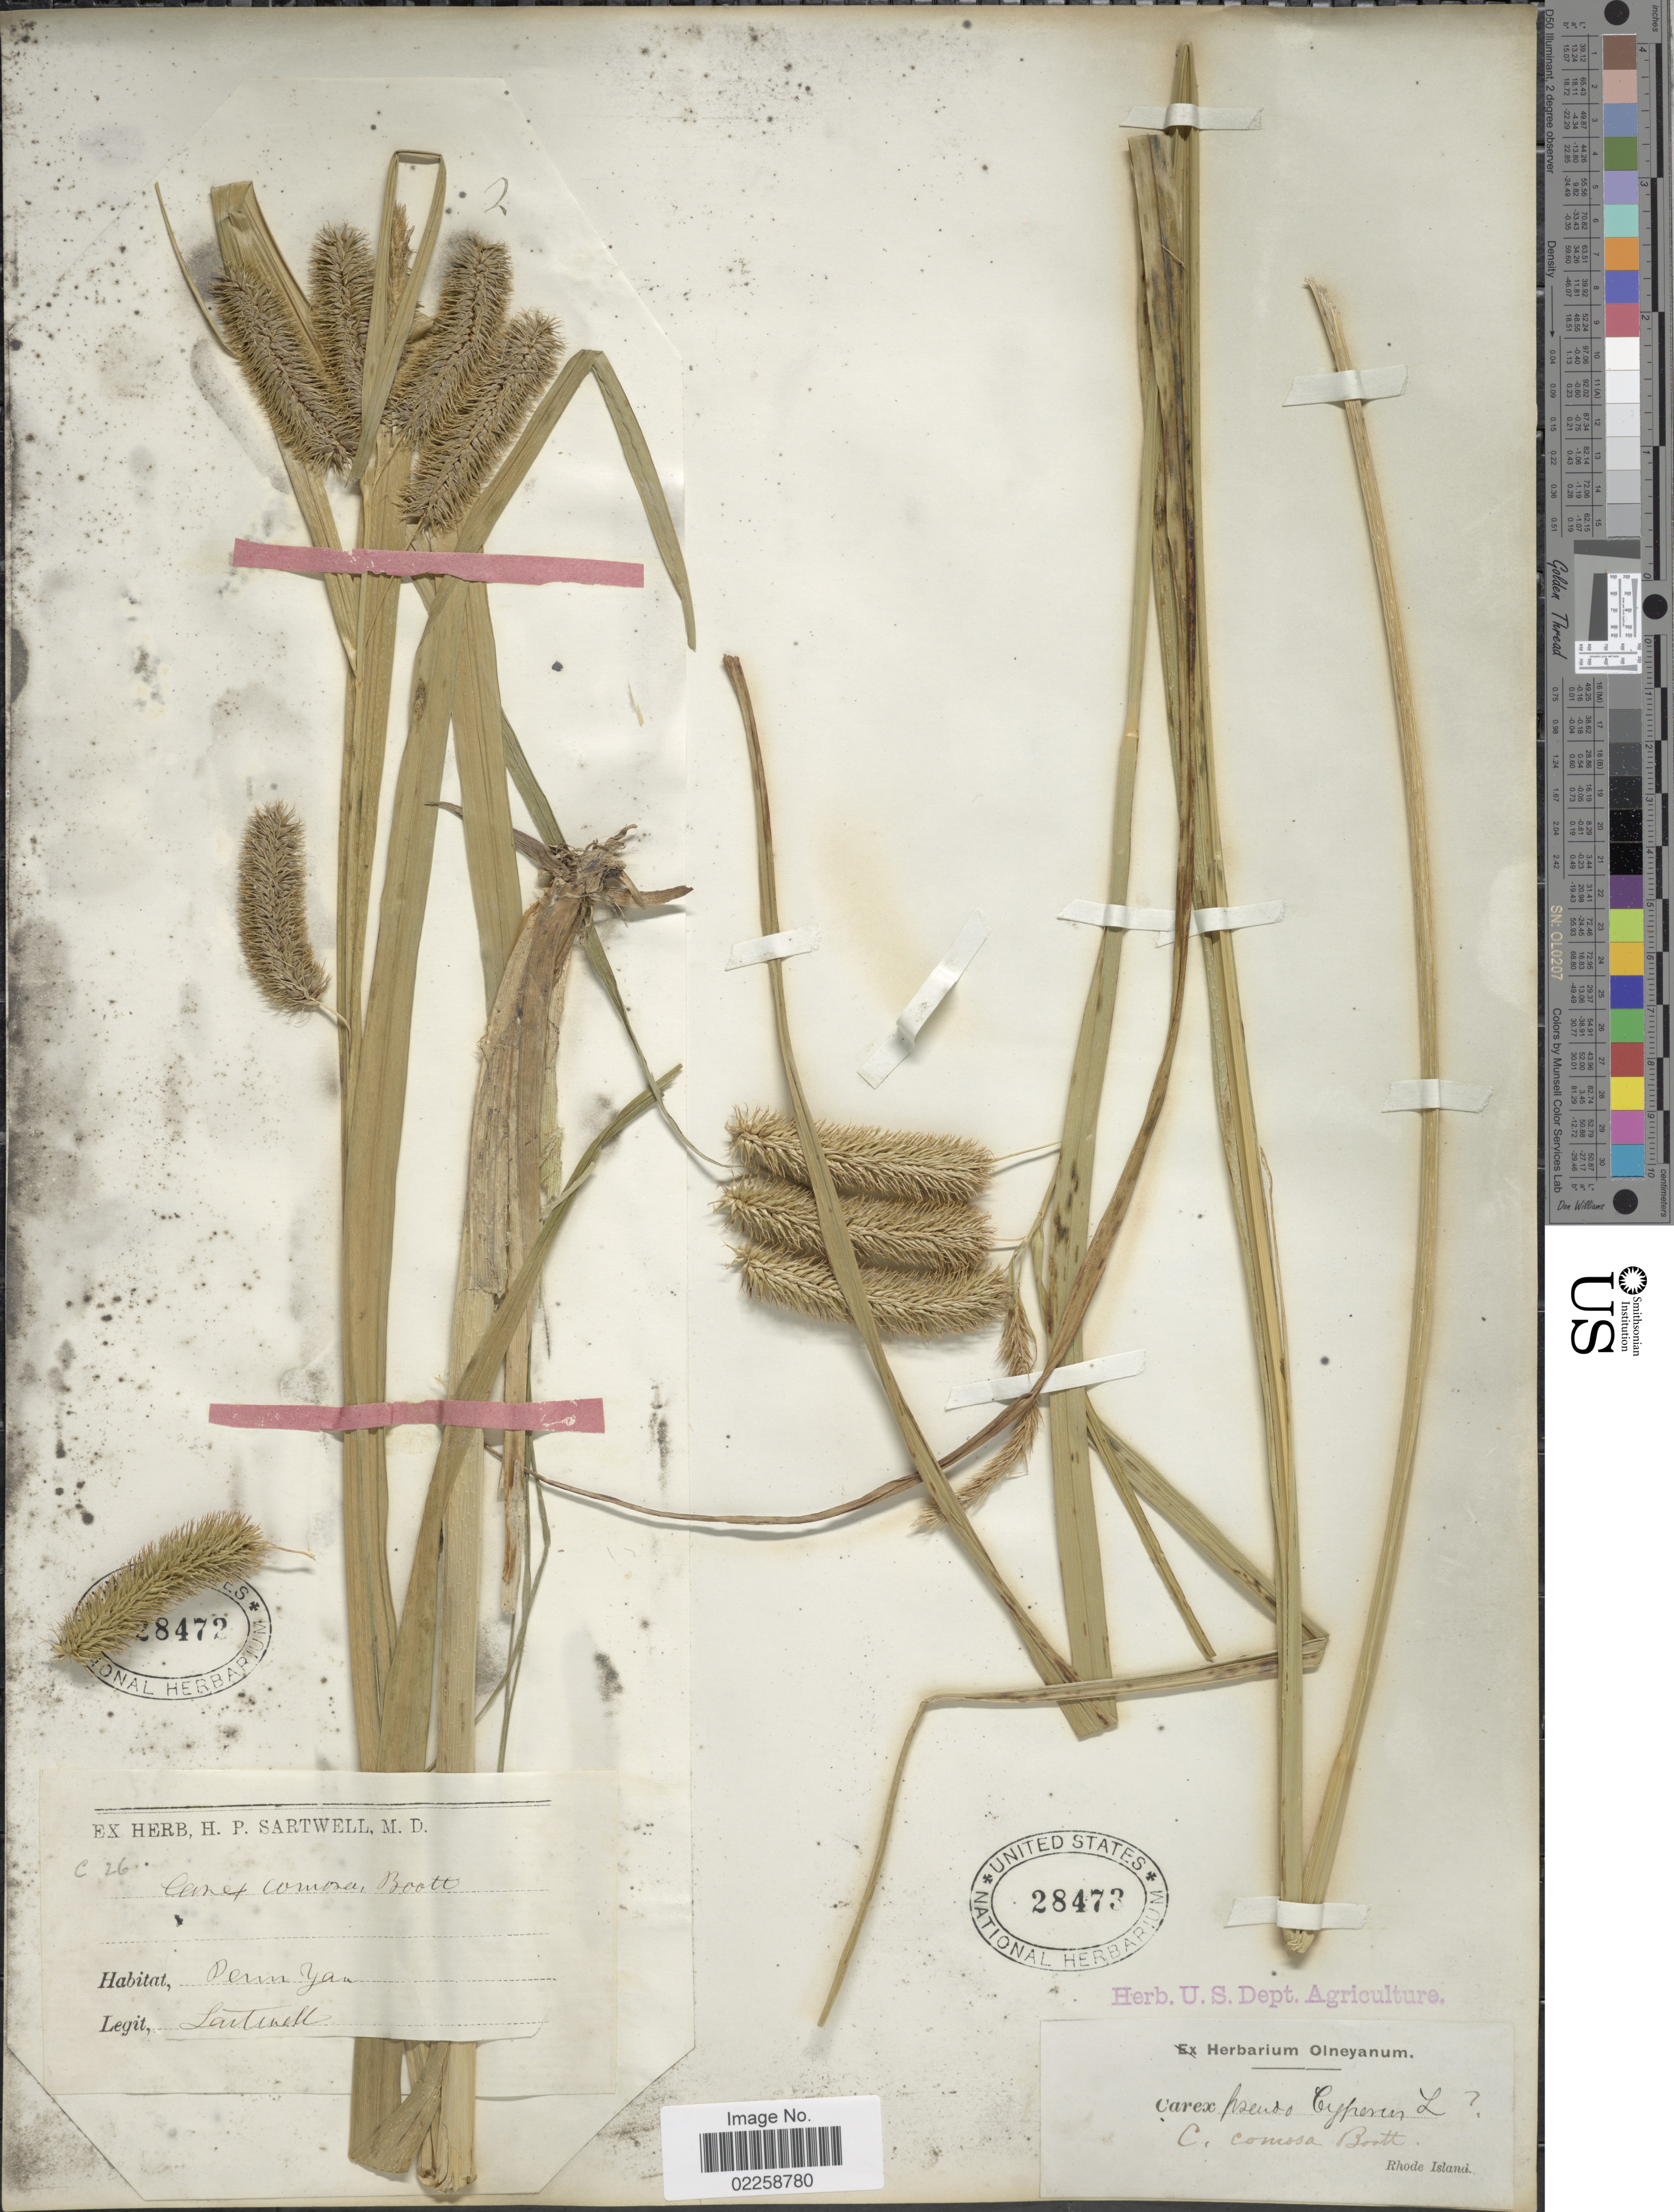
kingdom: Plantae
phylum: Tracheophyta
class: Liliopsida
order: Poales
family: Cyperaceae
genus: Carex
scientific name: Carex comosa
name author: Boott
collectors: ex herb. Olneyanum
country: United States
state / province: Rhode Island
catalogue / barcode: US 28473